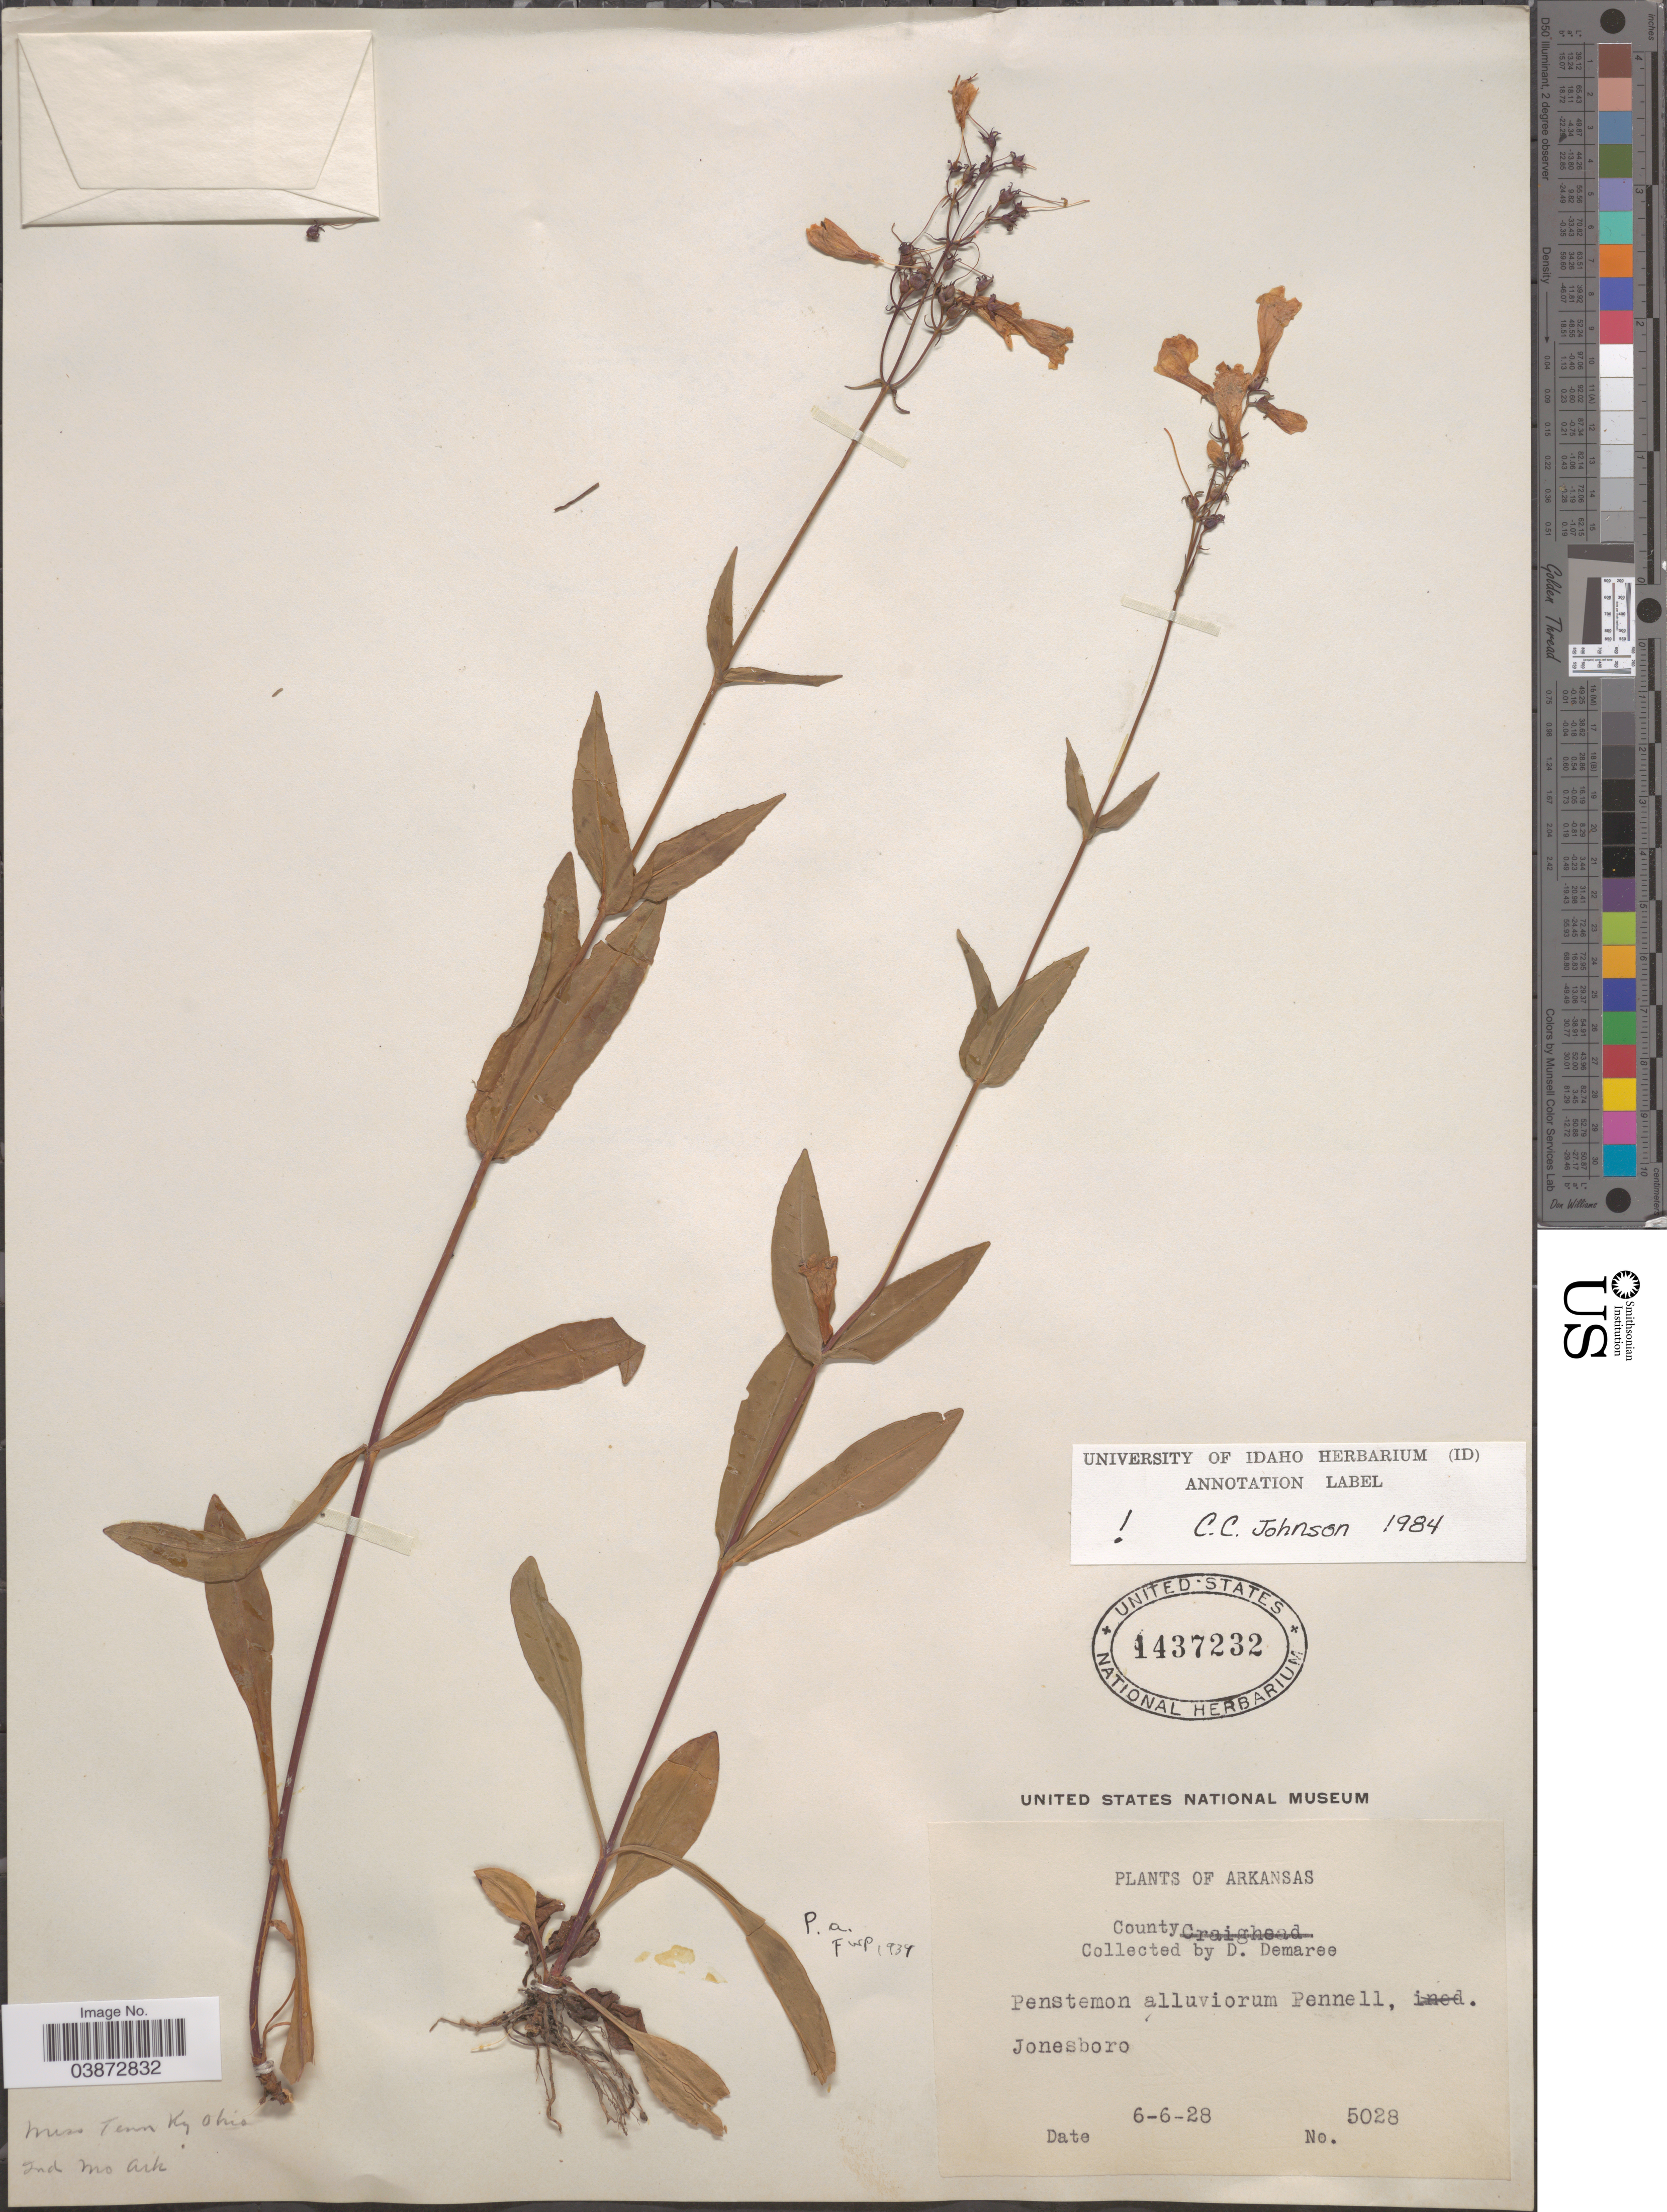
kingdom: Plantae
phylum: Tracheophyta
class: Magnoliopsida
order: Lamiales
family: Plantaginaceae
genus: Penstemon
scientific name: Penstemon alluviorum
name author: Pennell in Small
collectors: D. Demaree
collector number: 5028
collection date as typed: Transcribed d/m/y: 6/6/28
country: United States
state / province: Arkansas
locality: Jonesboro.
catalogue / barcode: US 1437232